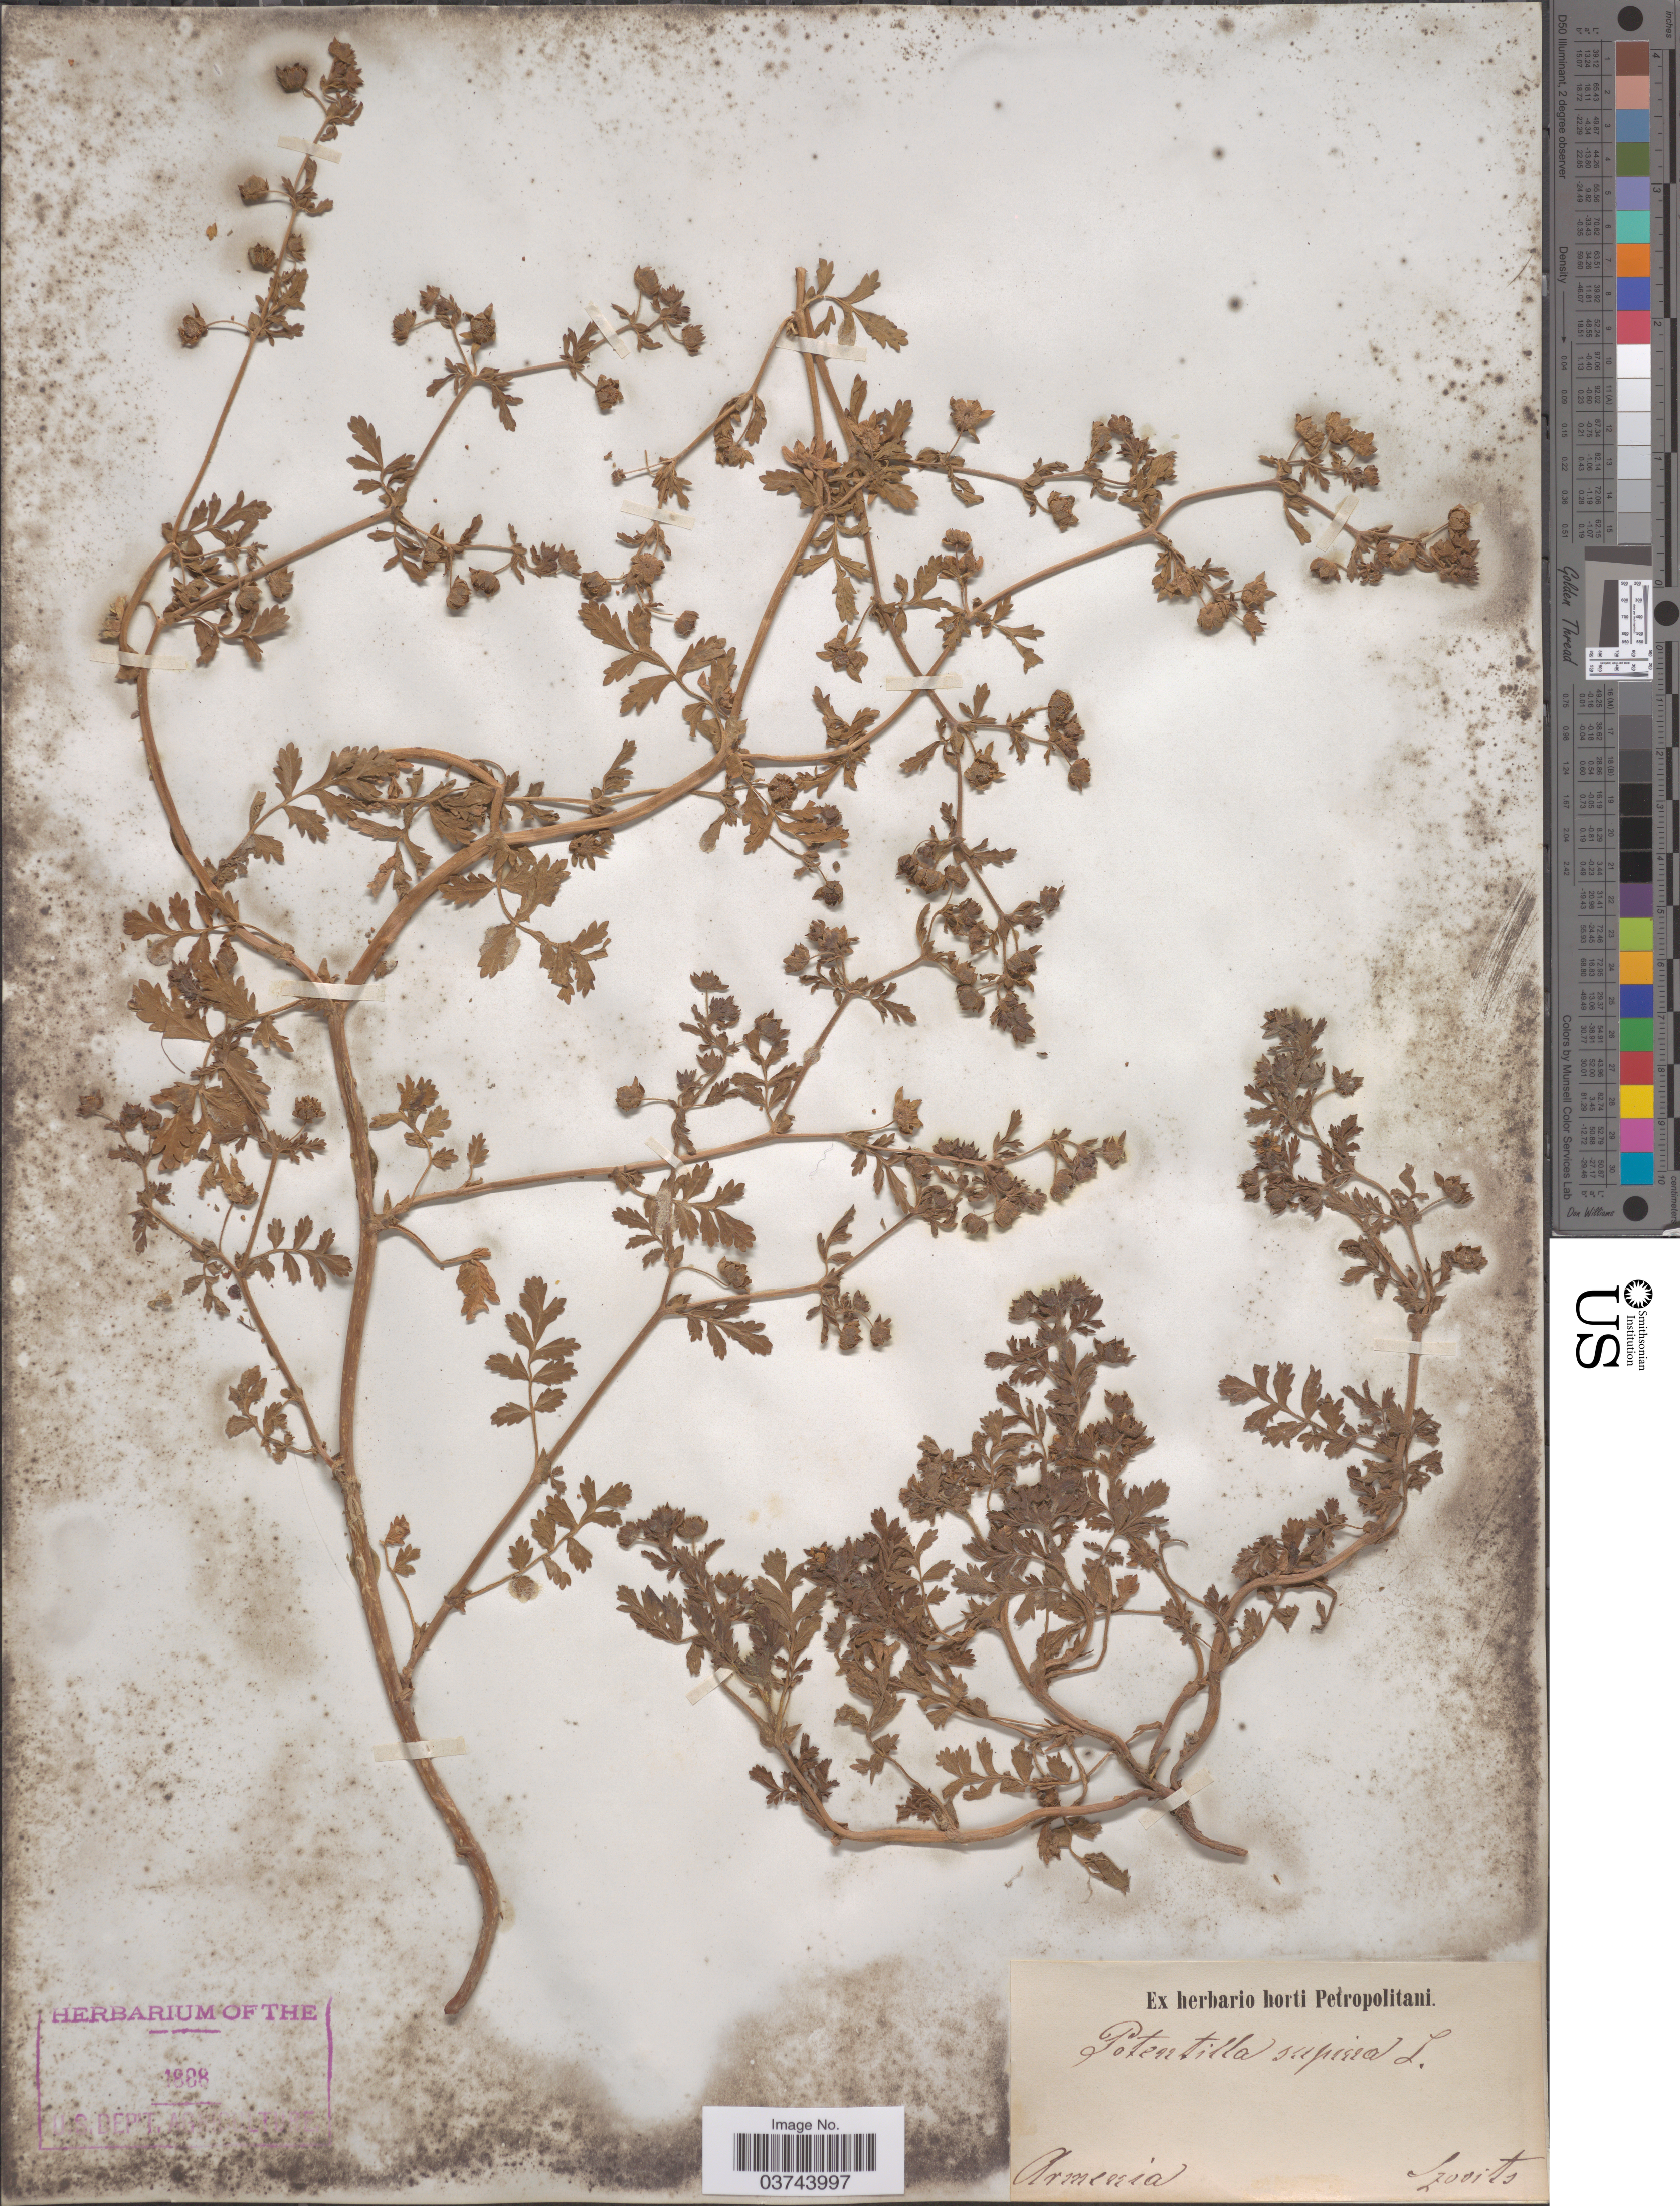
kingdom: Plantae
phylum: Tracheophyta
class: Magnoliopsida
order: Rosales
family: Rosaceae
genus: Potentilla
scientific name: Potentilla supina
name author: L.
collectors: Szovits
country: Armenia